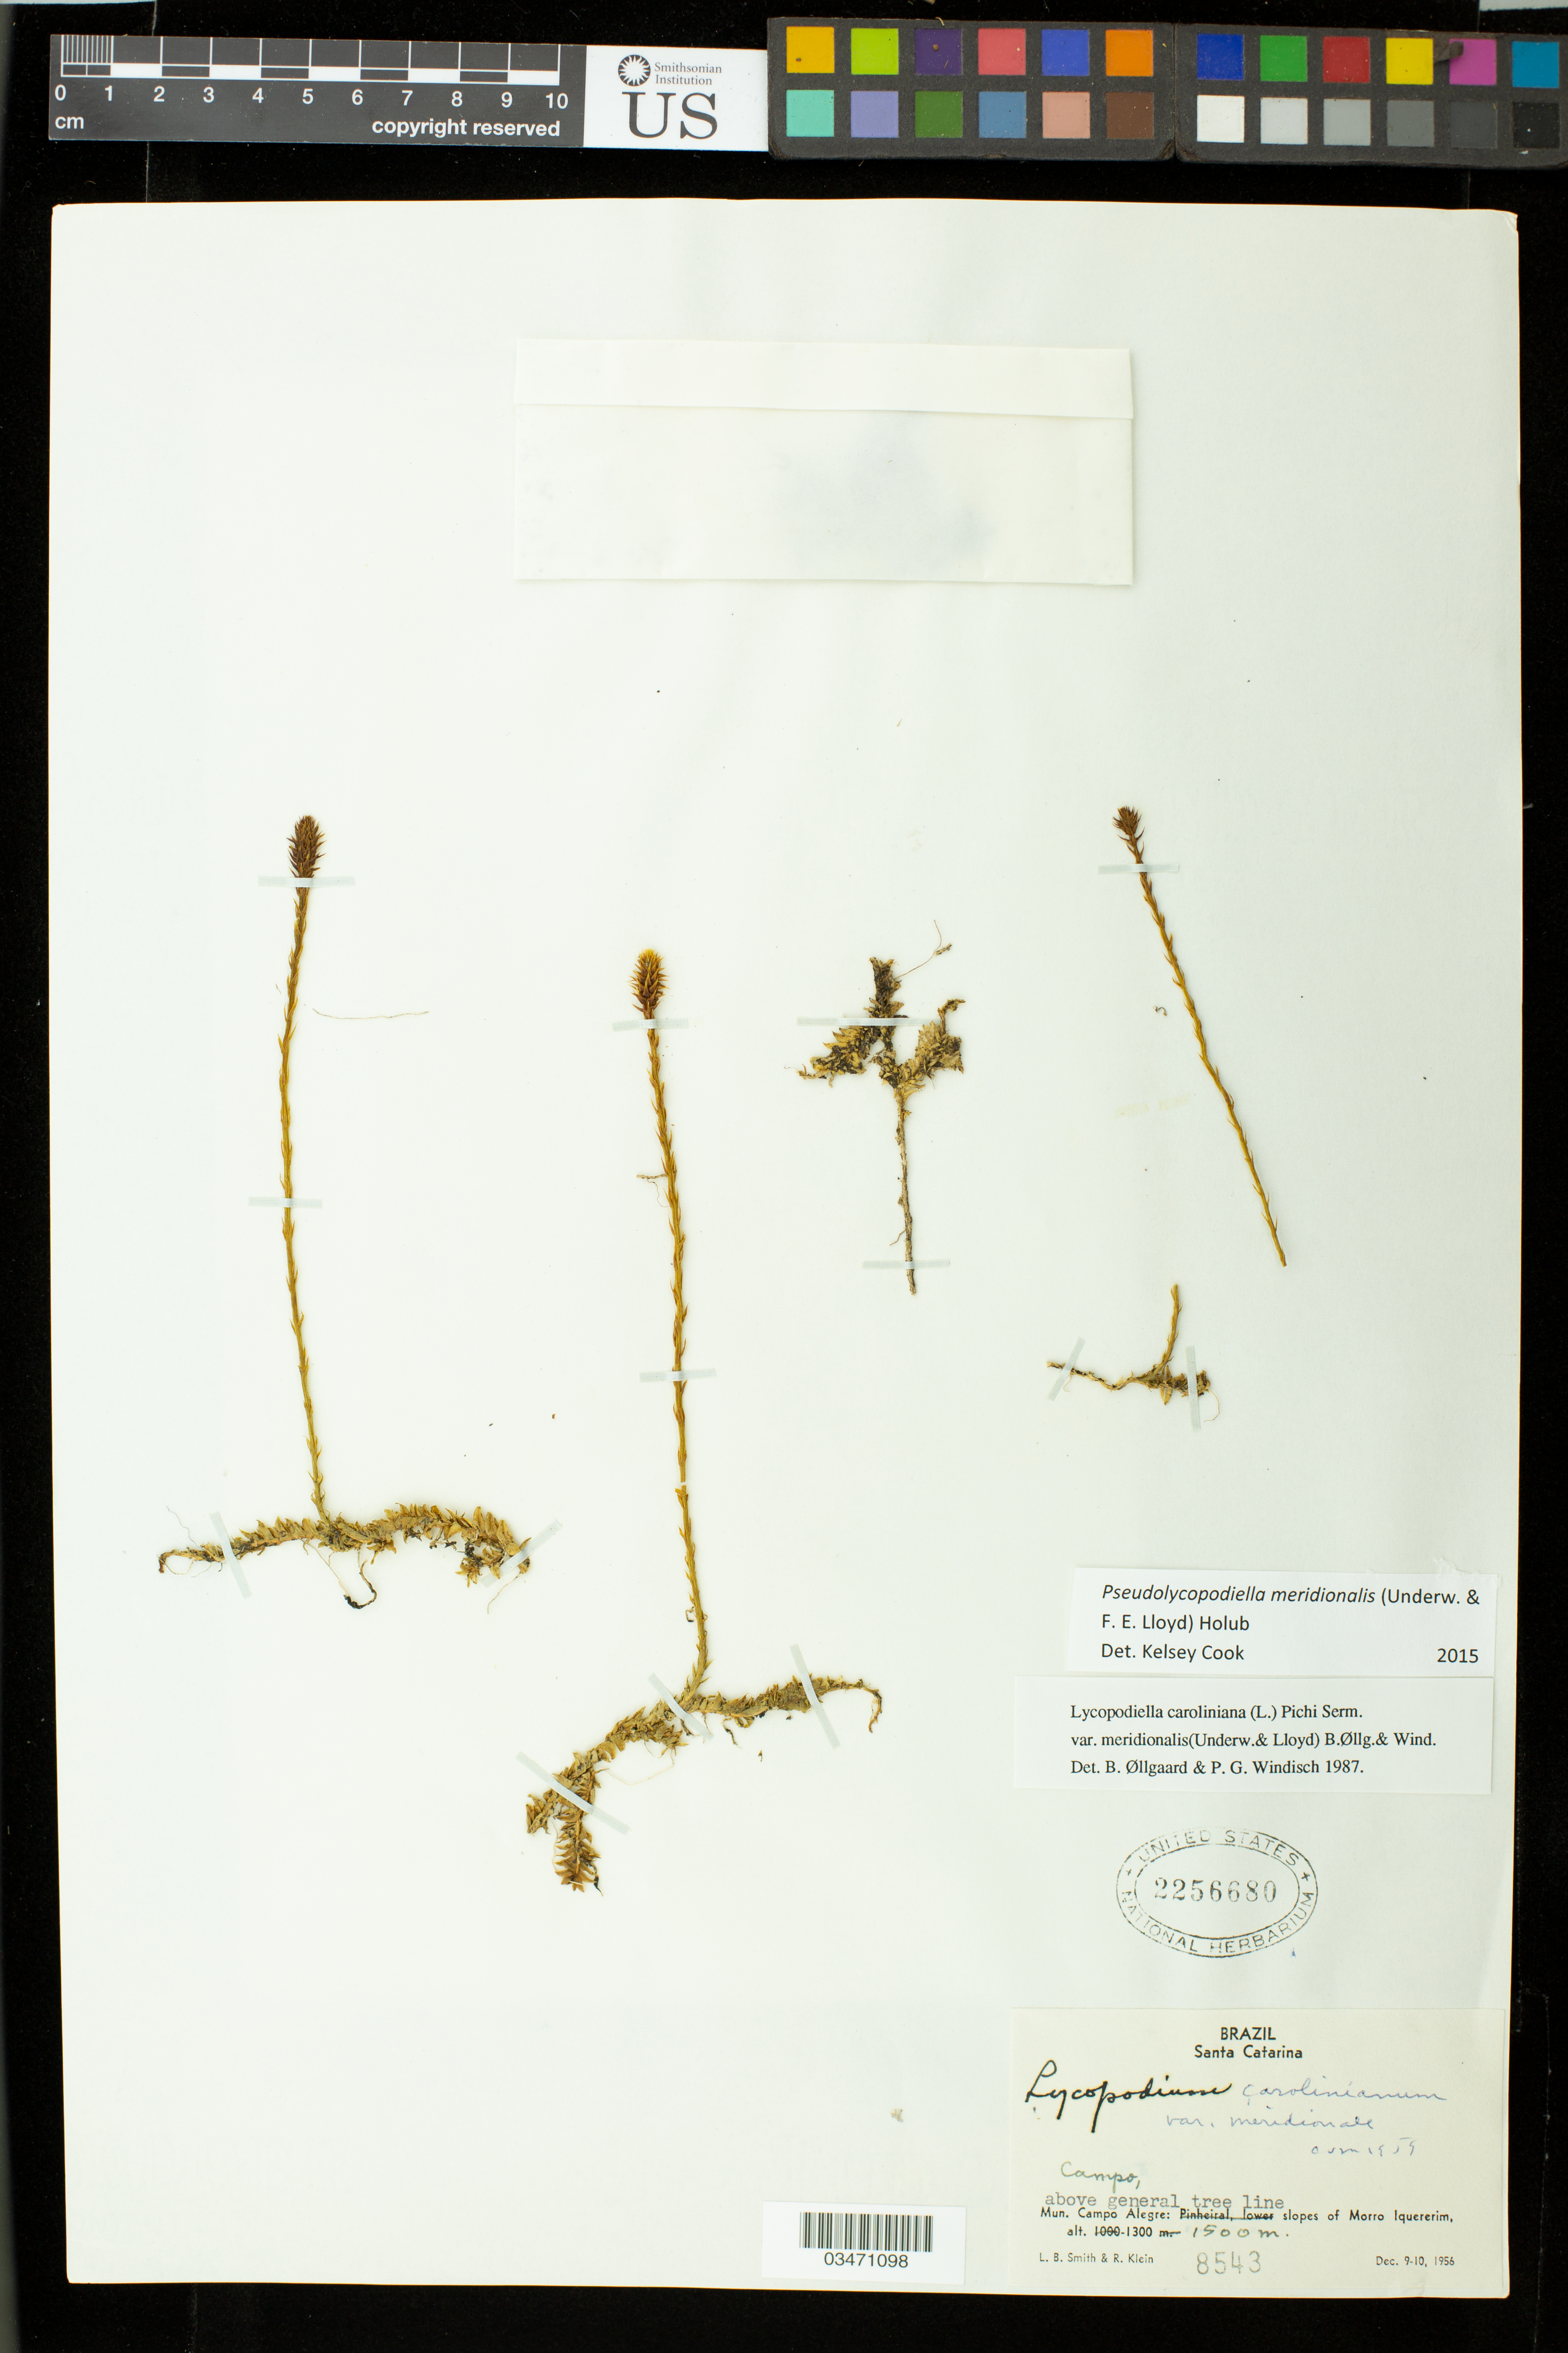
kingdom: Plantae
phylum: Tracheophyta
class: Lycopodiopsida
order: Lycopodiales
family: Lycopodiaceae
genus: Pseudolycopodiella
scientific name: Pseudolycopodiella meridionalis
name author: (Underw. & F.E. Lloyd) Holub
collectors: L. Smith & R. Klein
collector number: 8543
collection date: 1956-12-09,1956-12-10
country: Brazil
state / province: Santa Catarina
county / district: Campo Alegre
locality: Slopes of Morro Iquererim.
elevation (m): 1300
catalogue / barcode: US 2256680